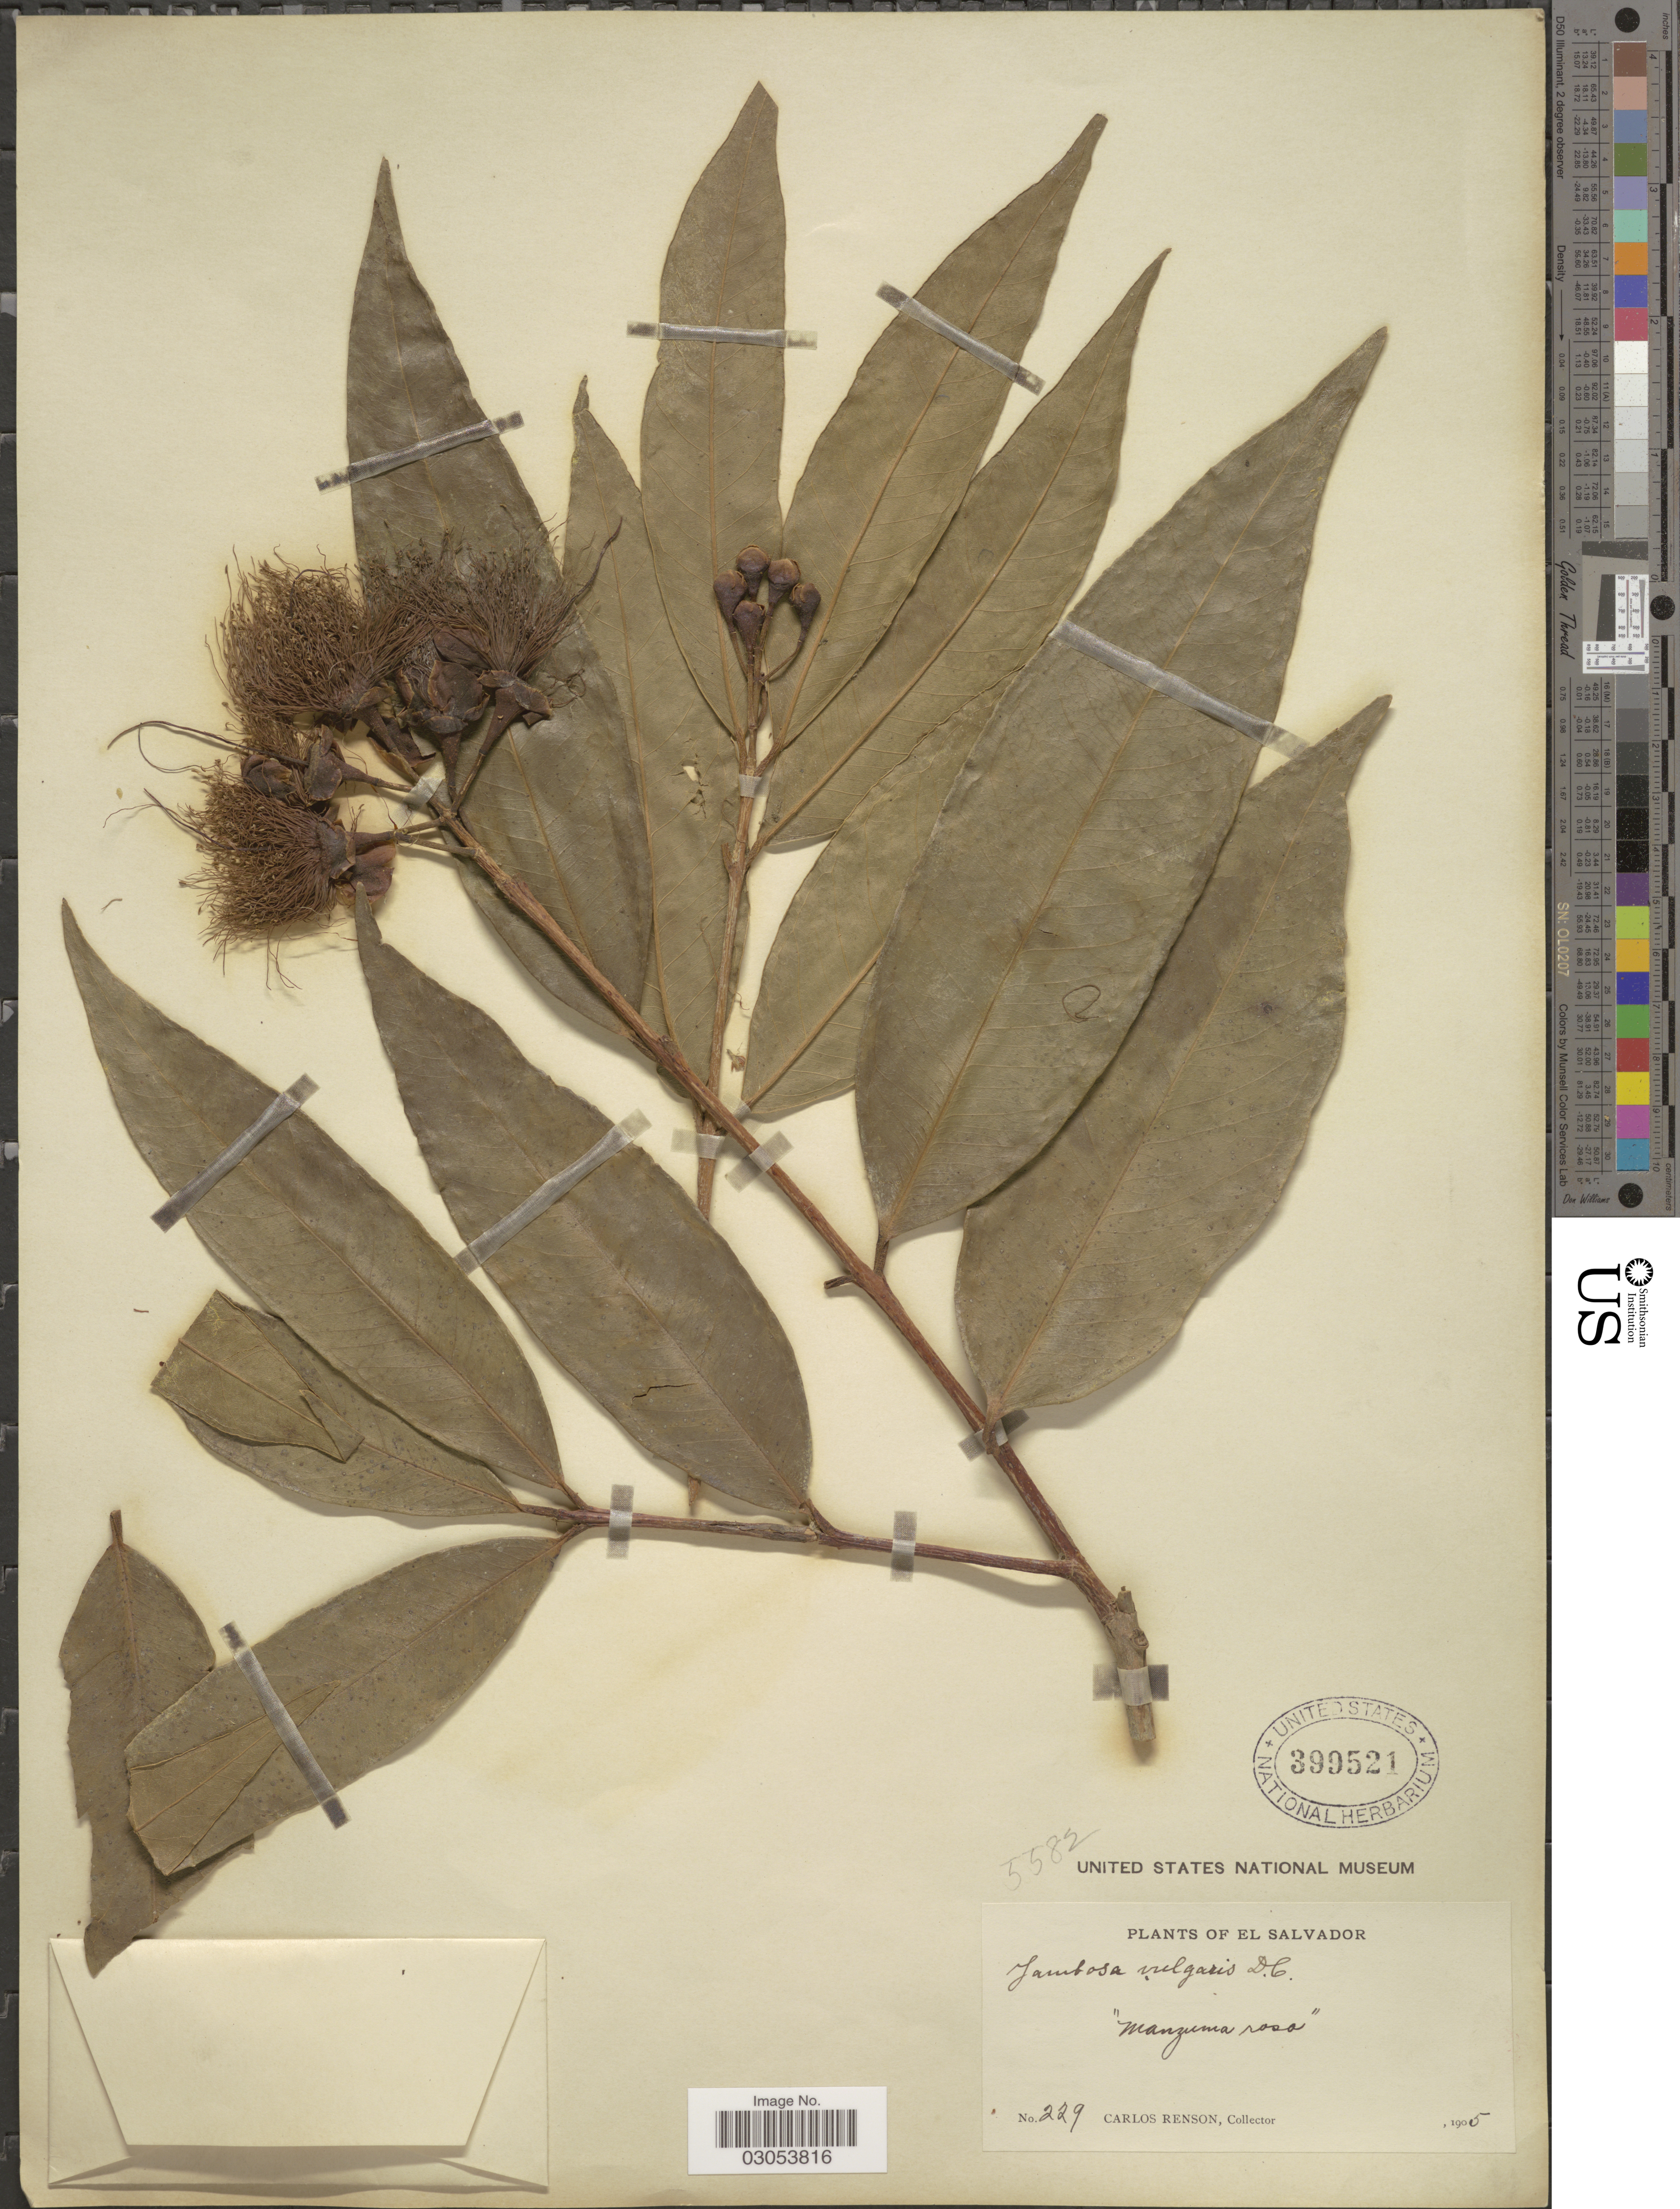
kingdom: Plantae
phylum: Tracheophyta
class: Magnoliopsida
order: Myrtales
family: Myrtaceae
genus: Syzygium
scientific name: Syzygium jambos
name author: (L.) Alston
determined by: Strong, Mark T., (BOT), Smithsonian Institution - National Museum of Natural History (UNITED STATES)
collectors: C. Renson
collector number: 229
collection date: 1905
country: El Salvador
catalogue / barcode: US 399521